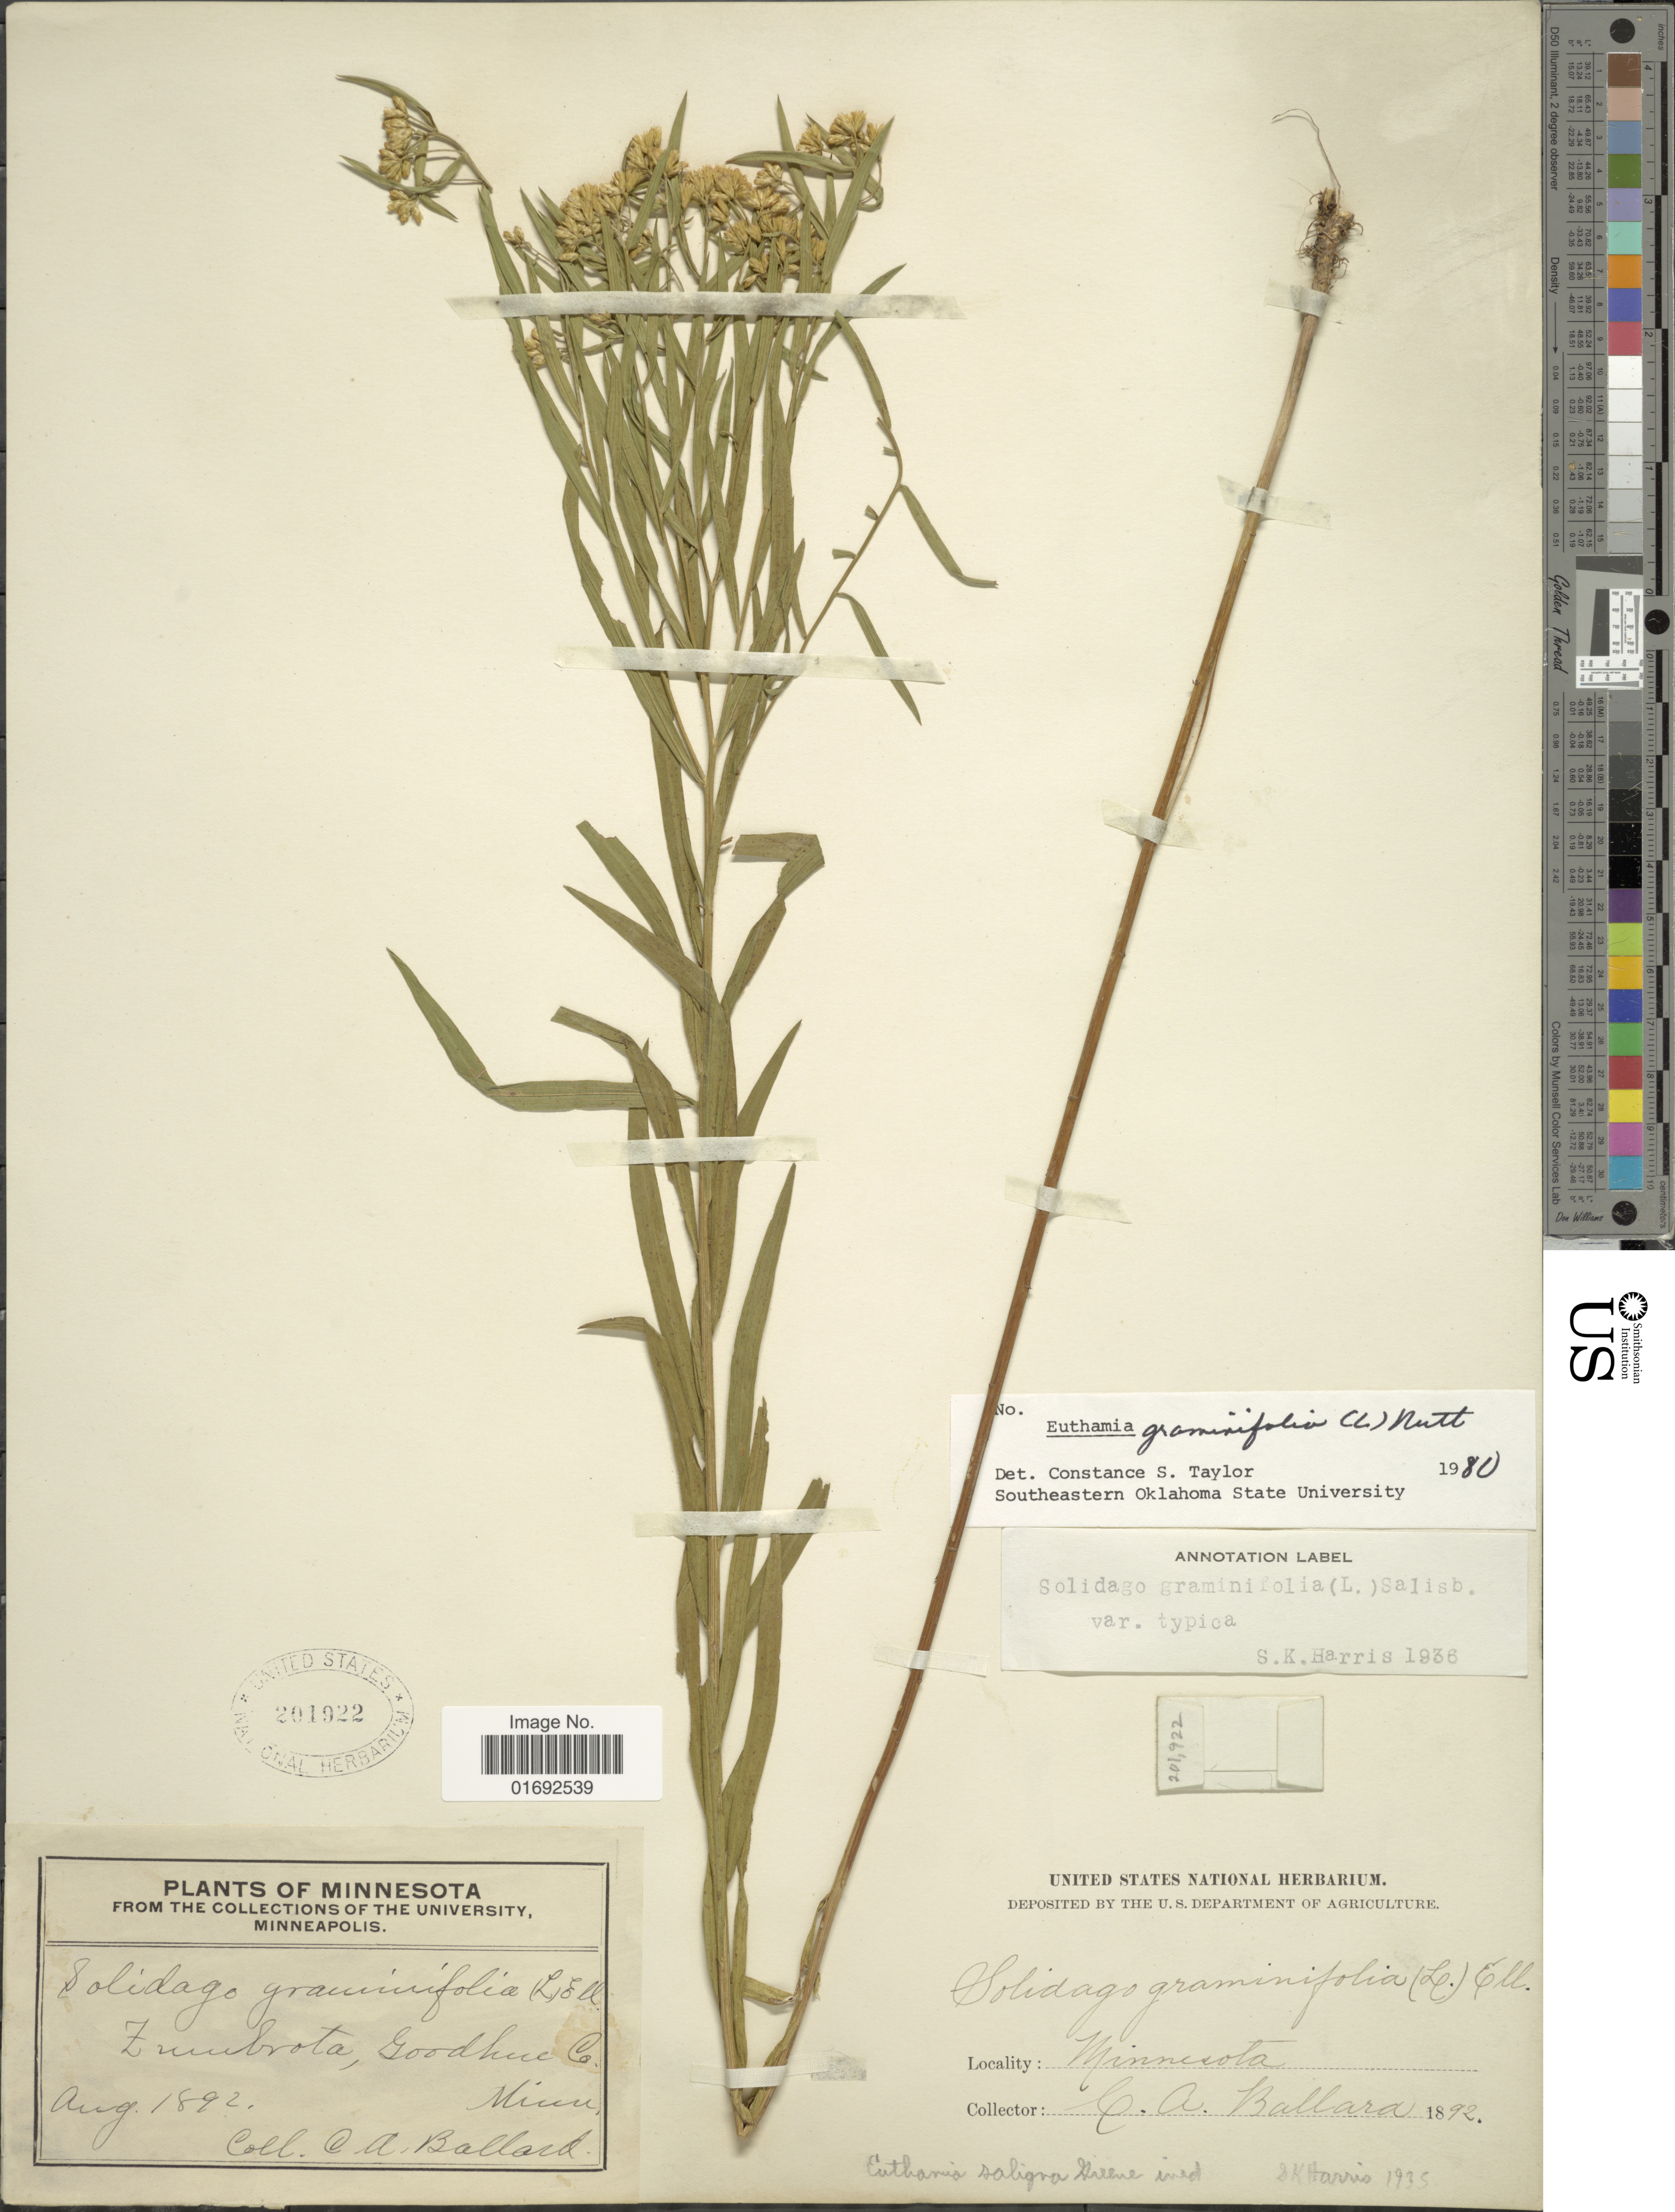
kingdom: Plantae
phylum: Tracheophyta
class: Magnoliopsida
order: Asterales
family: Asteraceae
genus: Euthamia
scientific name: Euthamia graminifolia var. major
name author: (Michx.) Moldenke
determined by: Urbatsch, Lowell E., Curator (LSU), Louisiana State University (UNITED STATES)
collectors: C. A. Ballard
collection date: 1892-08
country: United States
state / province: Minnesota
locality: Zumbrota, Goodhue Co.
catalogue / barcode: US 201922